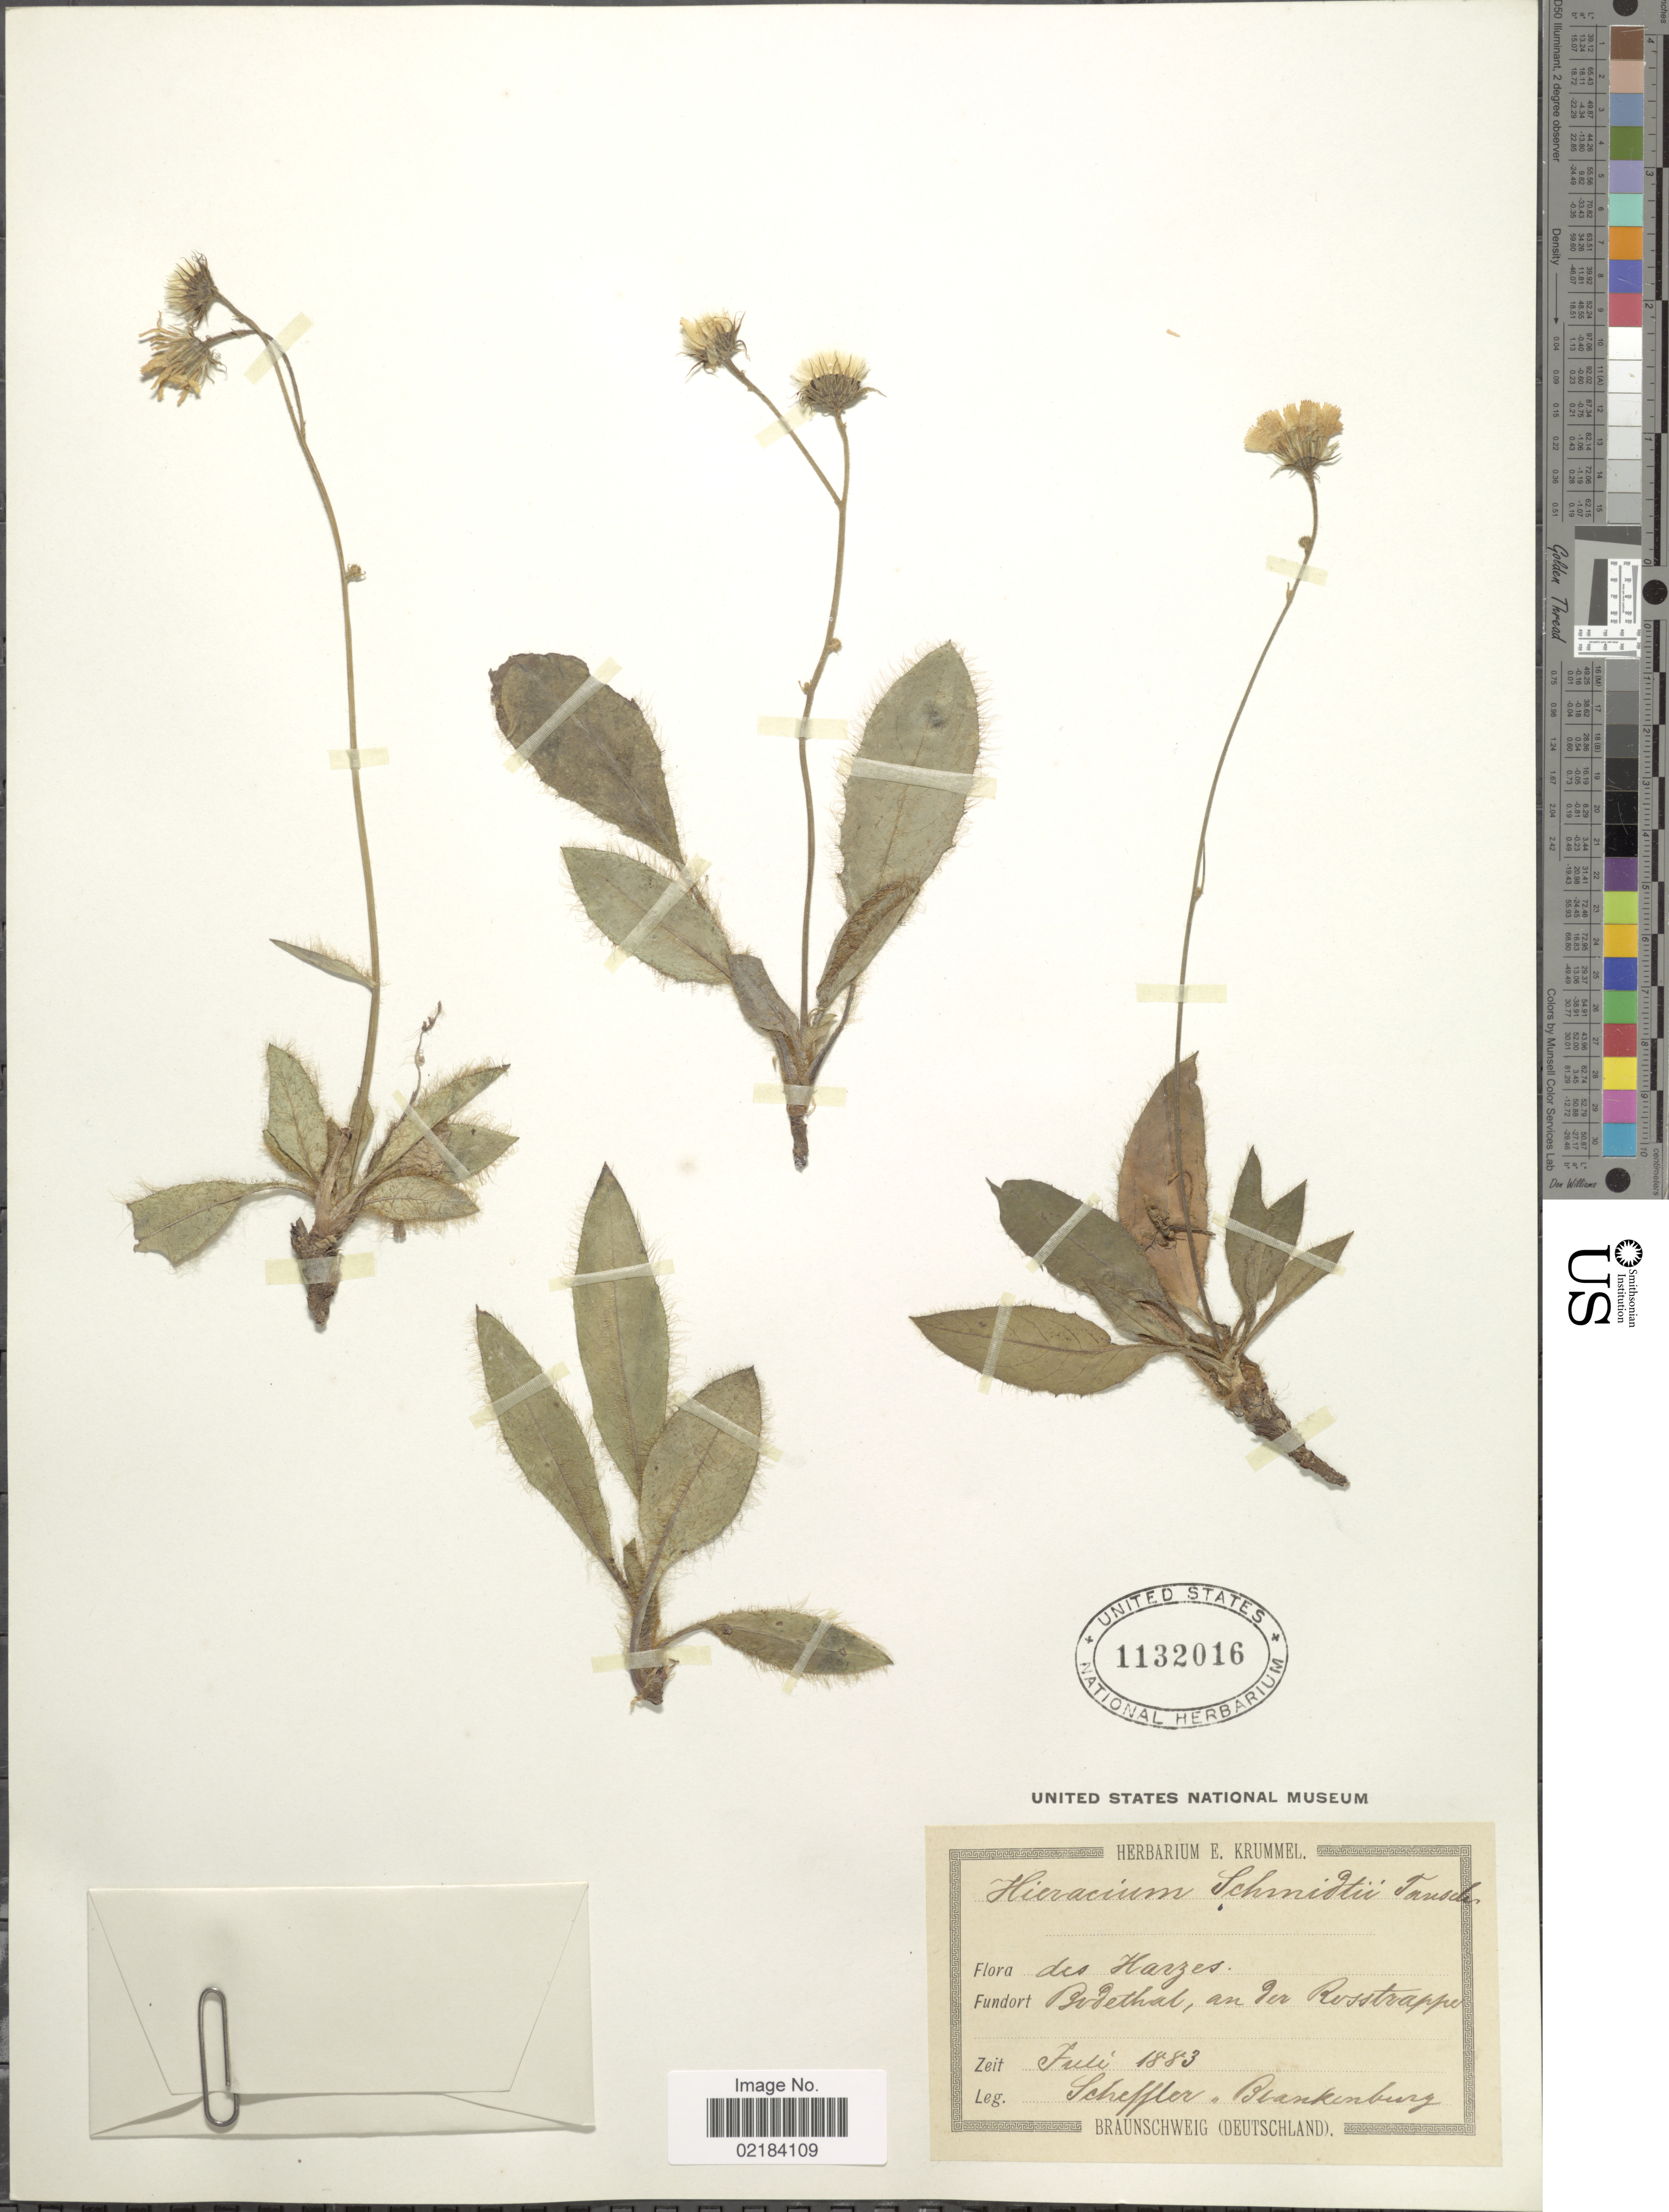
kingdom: Plantae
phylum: Tracheophyta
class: Magnoliopsida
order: Asterales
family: Asteraceae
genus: Hieracium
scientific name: Hieracium schmidtii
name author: Tausch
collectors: -. Scheffler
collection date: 1883-07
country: Germany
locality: Des Harzes, Bordethal, an der Rosstrapp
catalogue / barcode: US 1132016